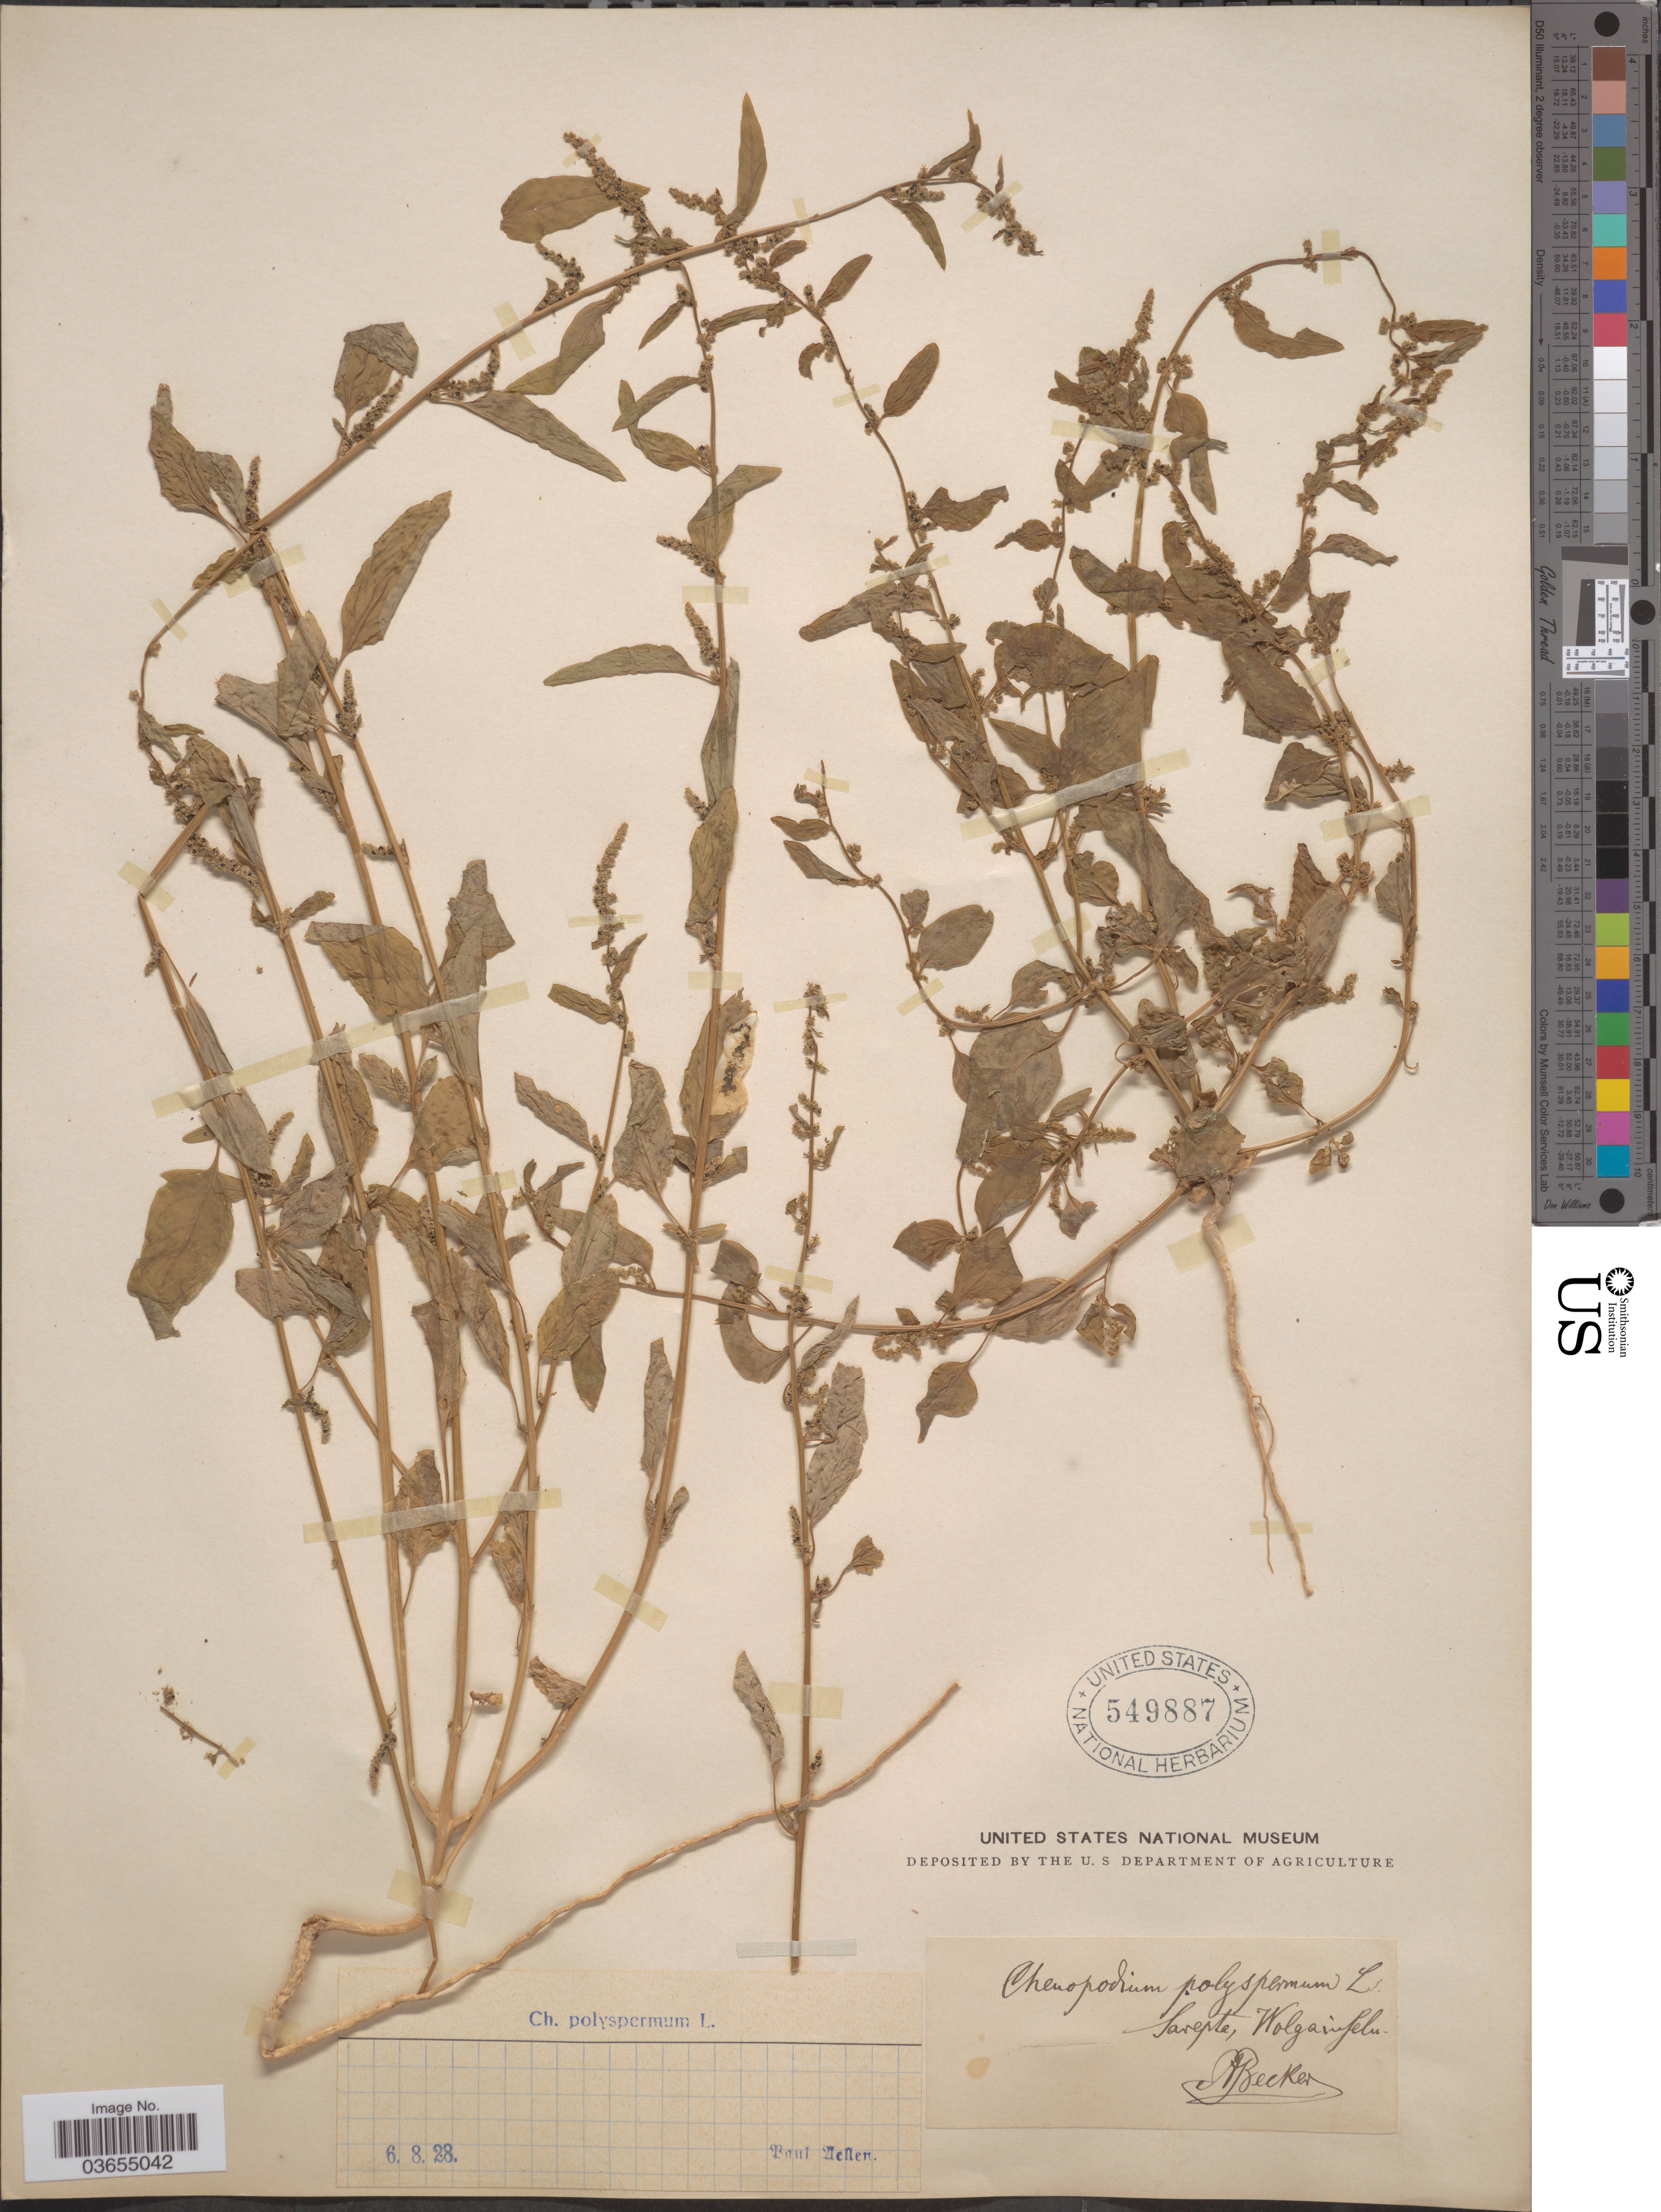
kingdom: Plantae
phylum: Tracheophyta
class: Magnoliopsida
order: Caryophyllales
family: Amaranthaceae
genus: Lipandra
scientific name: Lipandra polysperma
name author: (L.) S. Fuentes et al.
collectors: A. Becker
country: Russian Federation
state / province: Volgograd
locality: Sarepta, Wolgainseln.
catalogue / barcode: US 549887